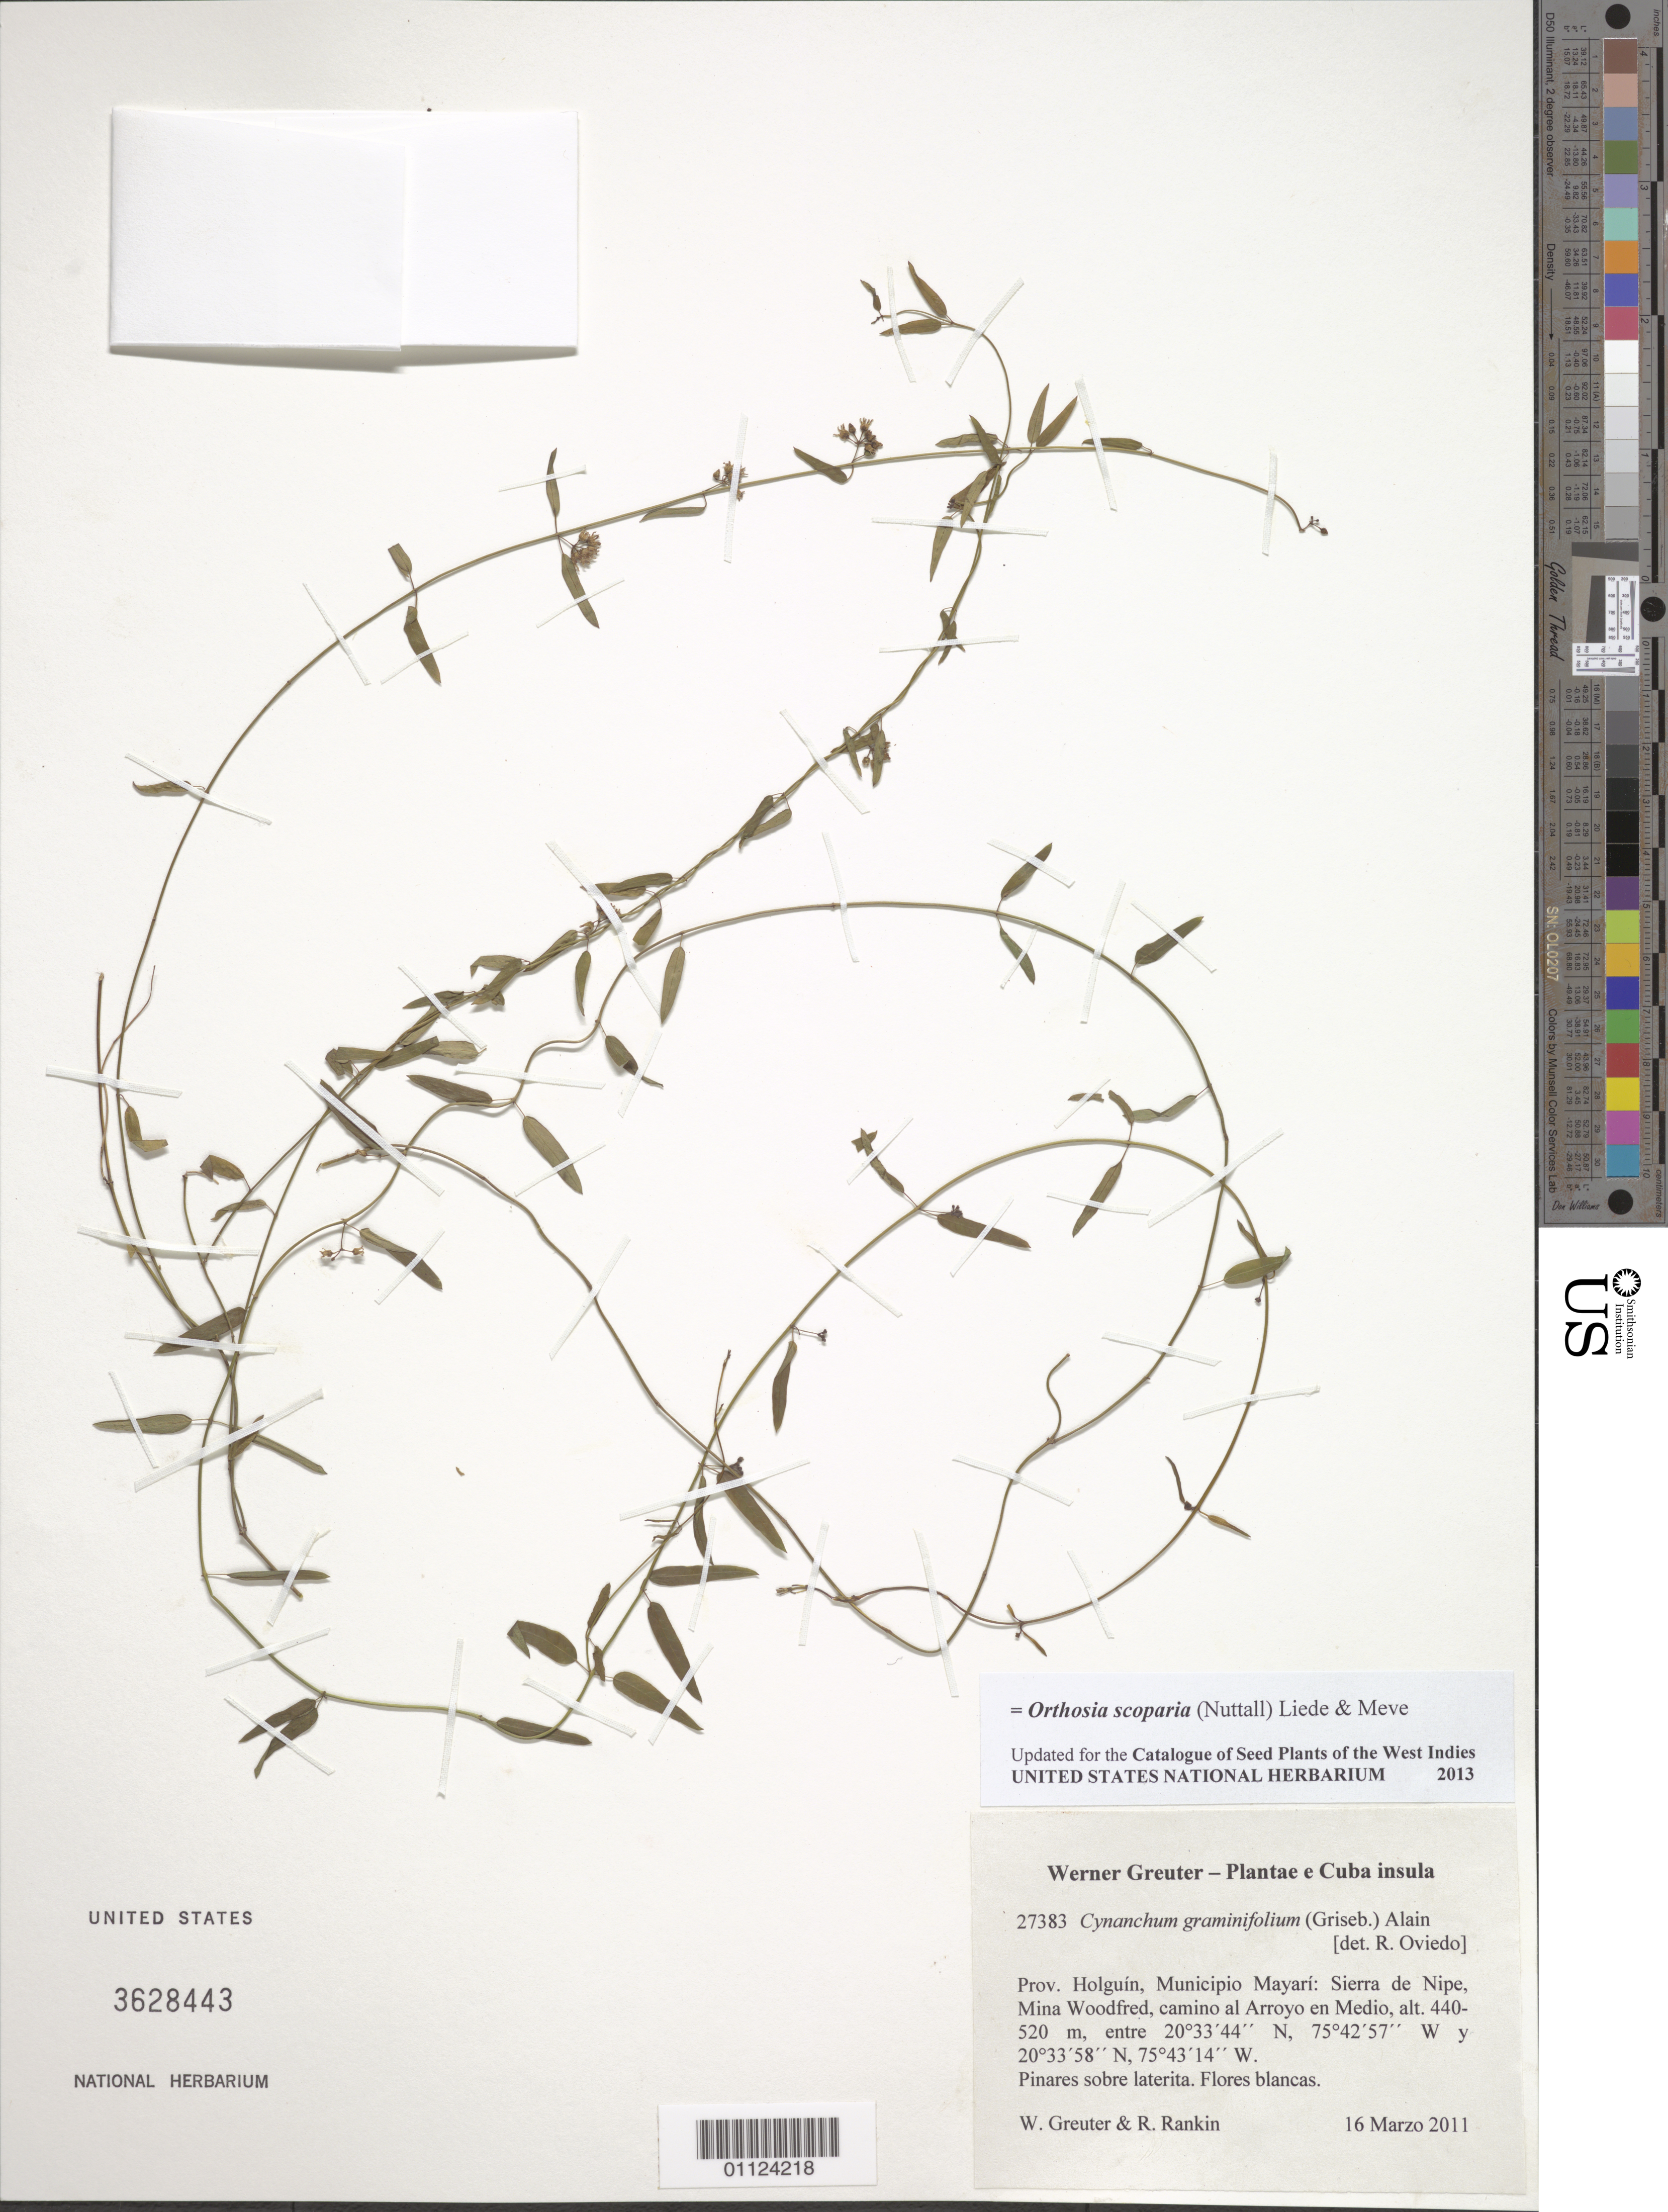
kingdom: Plantae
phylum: Tracheophyta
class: Magnoliopsida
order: Gentianales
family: Apocynaceae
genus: Orthosia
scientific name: Orthosia scoparia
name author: (Nutt.) Liede & Meve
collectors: W. Greuter & R. Rankin Rodriguez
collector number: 27383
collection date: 2011-03-16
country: Cuba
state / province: Holguín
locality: Municipio Mayarí, Sierra de Nipe, Mina Woodfred, camino al Arroyo en Medio.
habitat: Pinares sobre laterita.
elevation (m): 440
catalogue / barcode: US 3628443